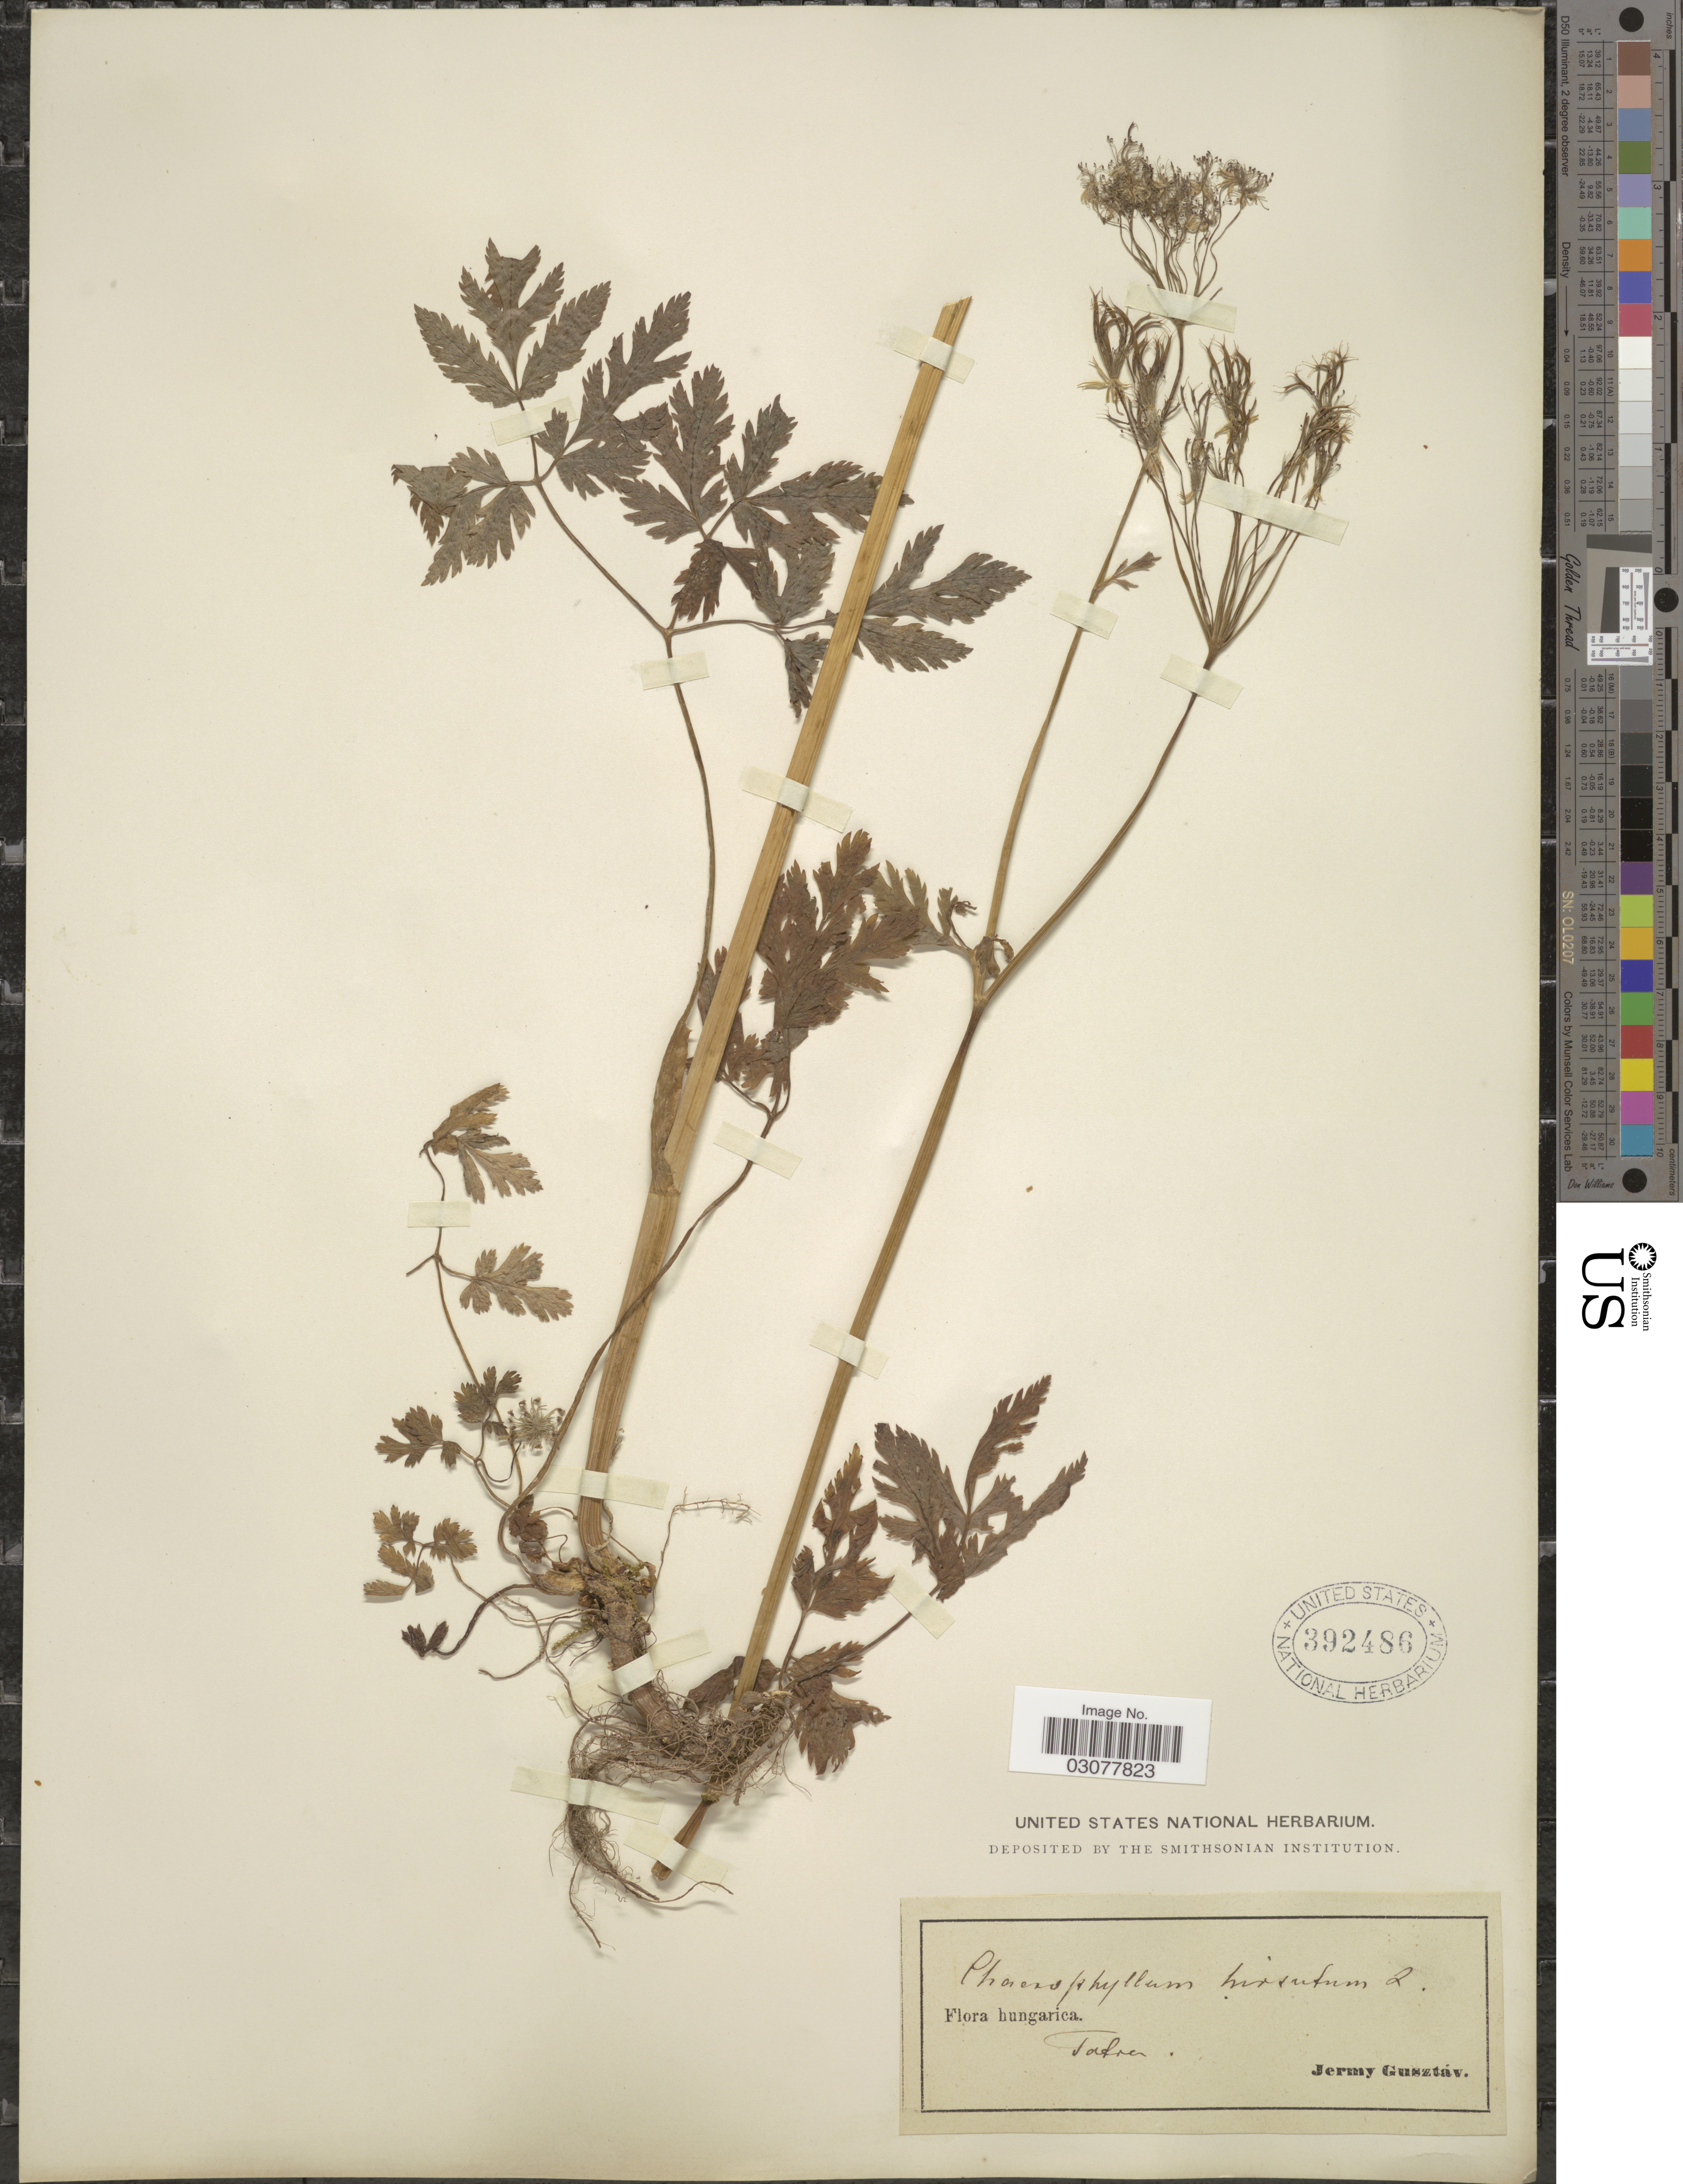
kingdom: Plantae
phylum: Tracheophyta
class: Magnoliopsida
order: Apiales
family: Apiaceae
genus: Chaerophyllum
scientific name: Chaerophyllum hirsutum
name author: L.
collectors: G. Jermy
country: Hungary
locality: Hungarica. Tatra.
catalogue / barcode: US 392486